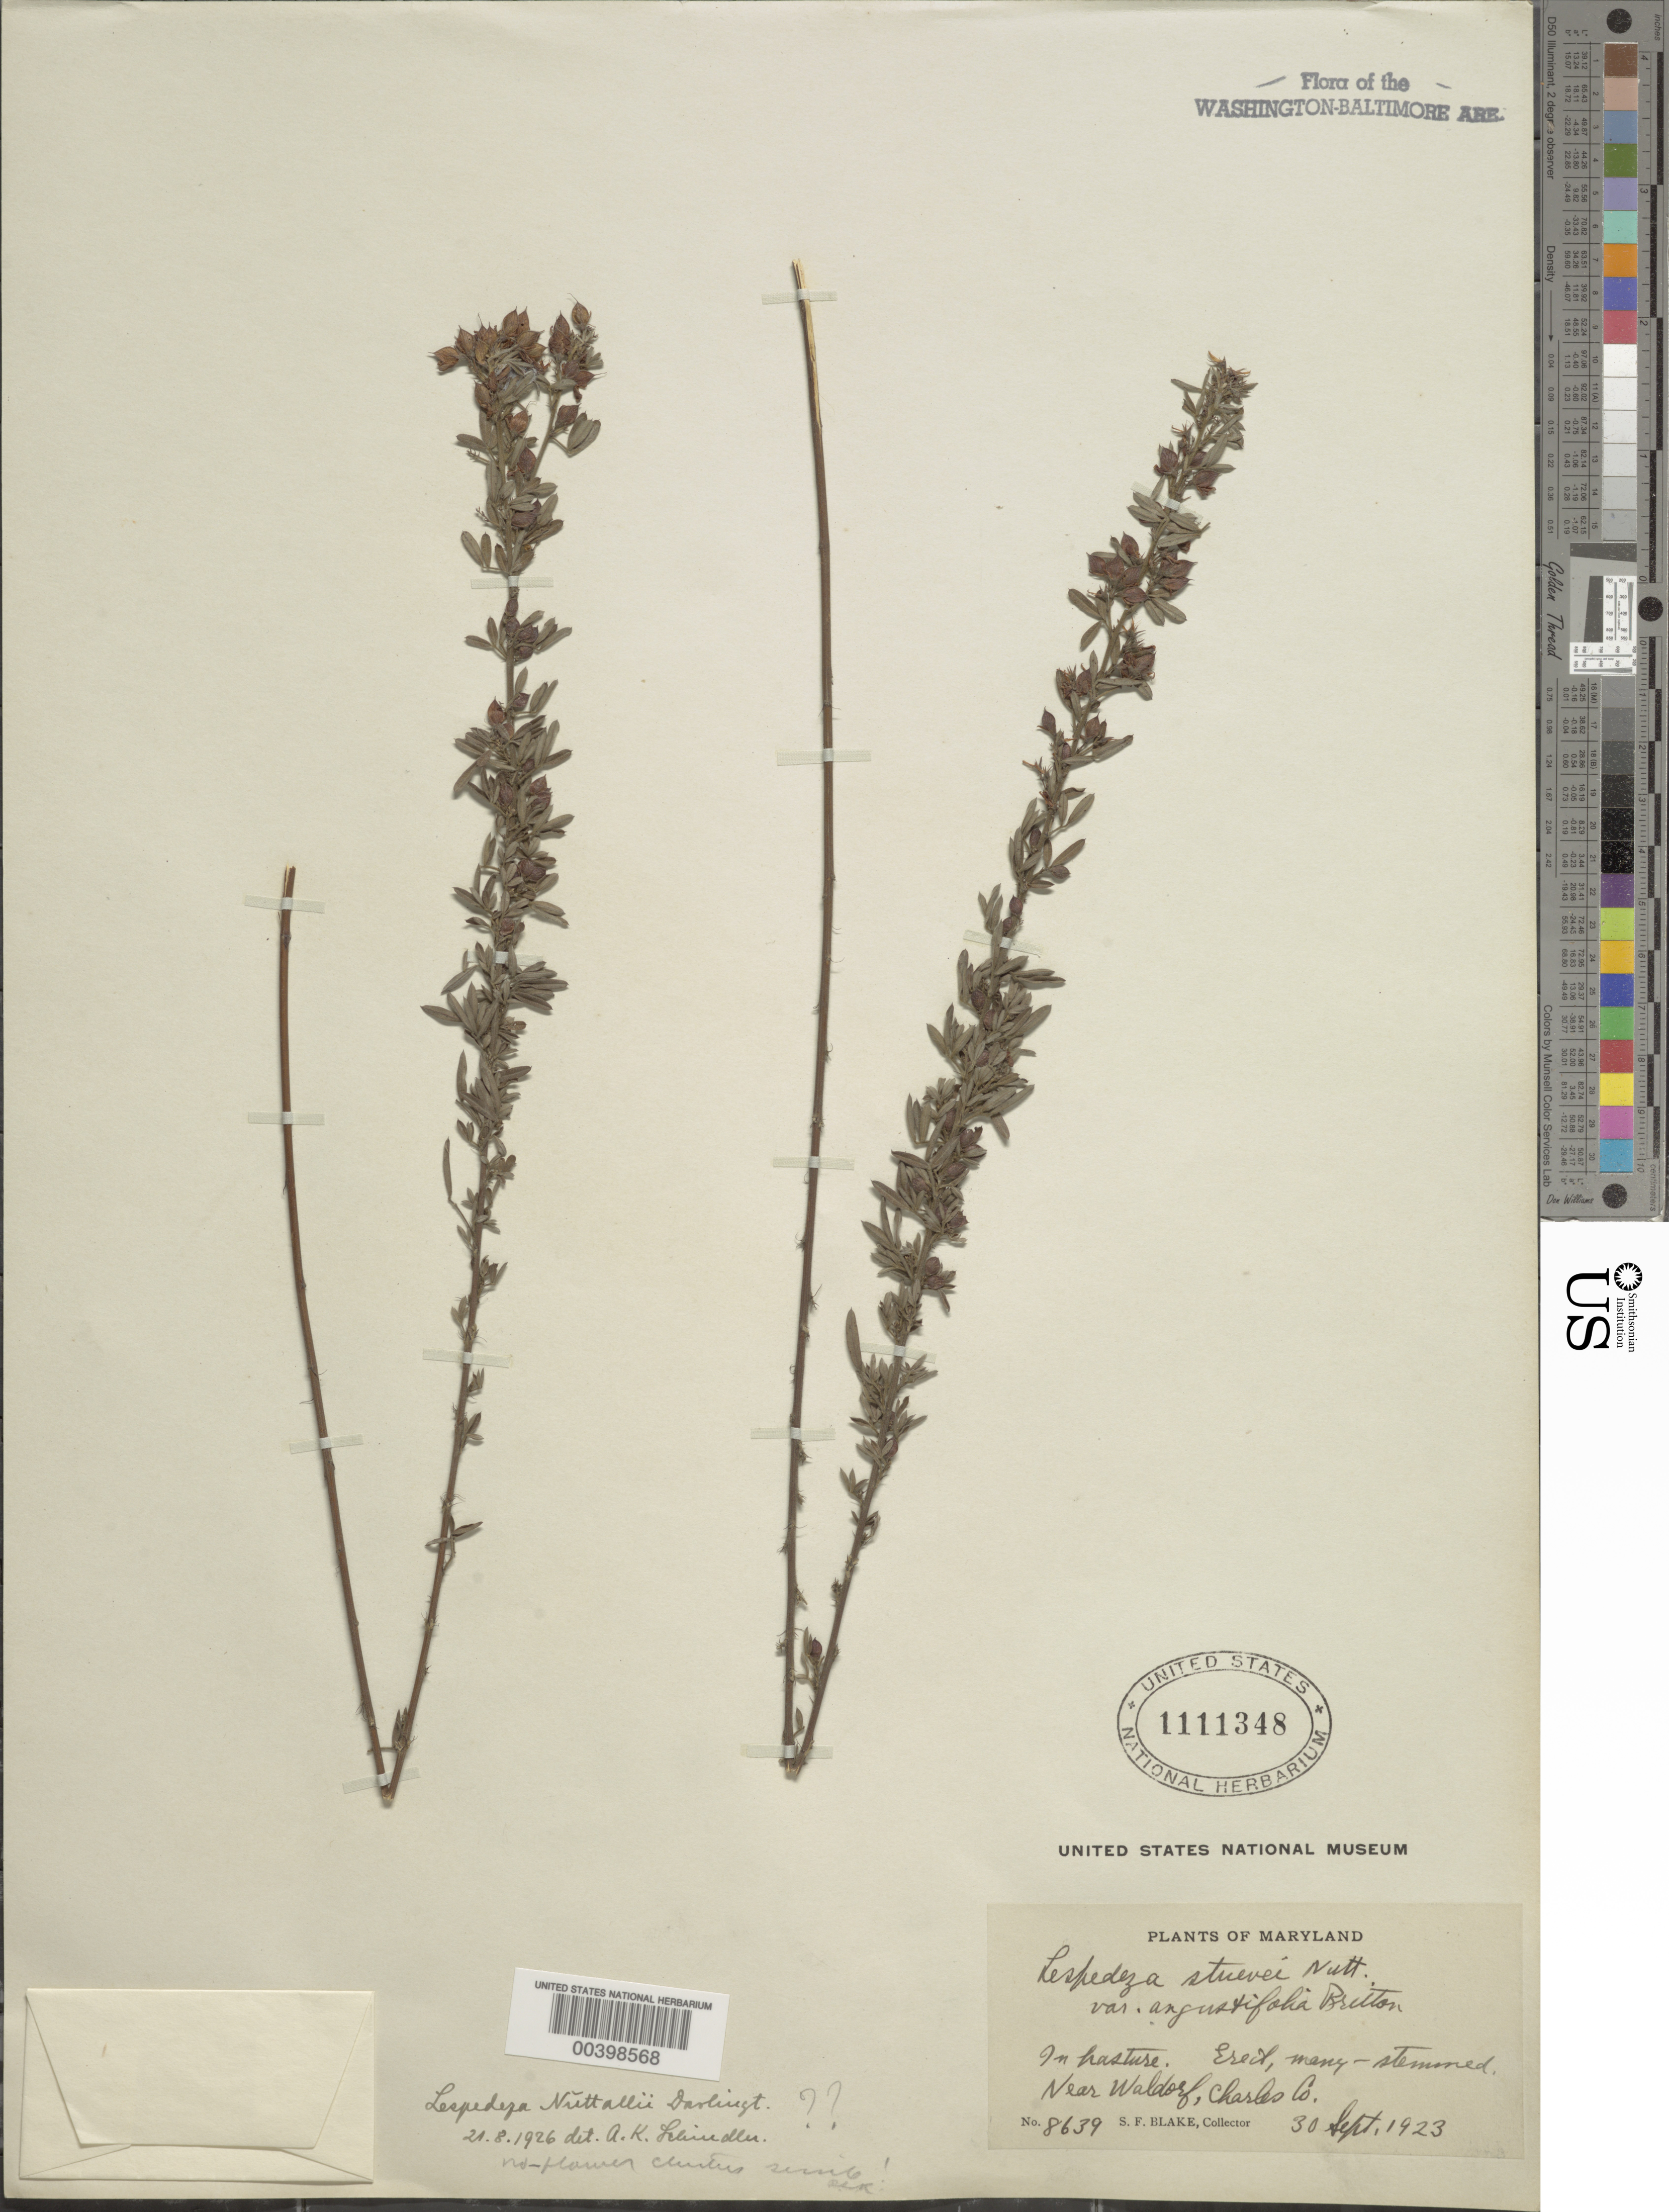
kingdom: Plantae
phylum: Tracheophyta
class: Magnoliopsida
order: Fabales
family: Fabaceae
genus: Lespedeza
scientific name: Lespedeza stuevei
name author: Nutt.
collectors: S. Blake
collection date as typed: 30 Sep 1923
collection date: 1923-09-30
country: United States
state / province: Maryland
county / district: Charles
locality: Near Waldorf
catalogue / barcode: US 1111348